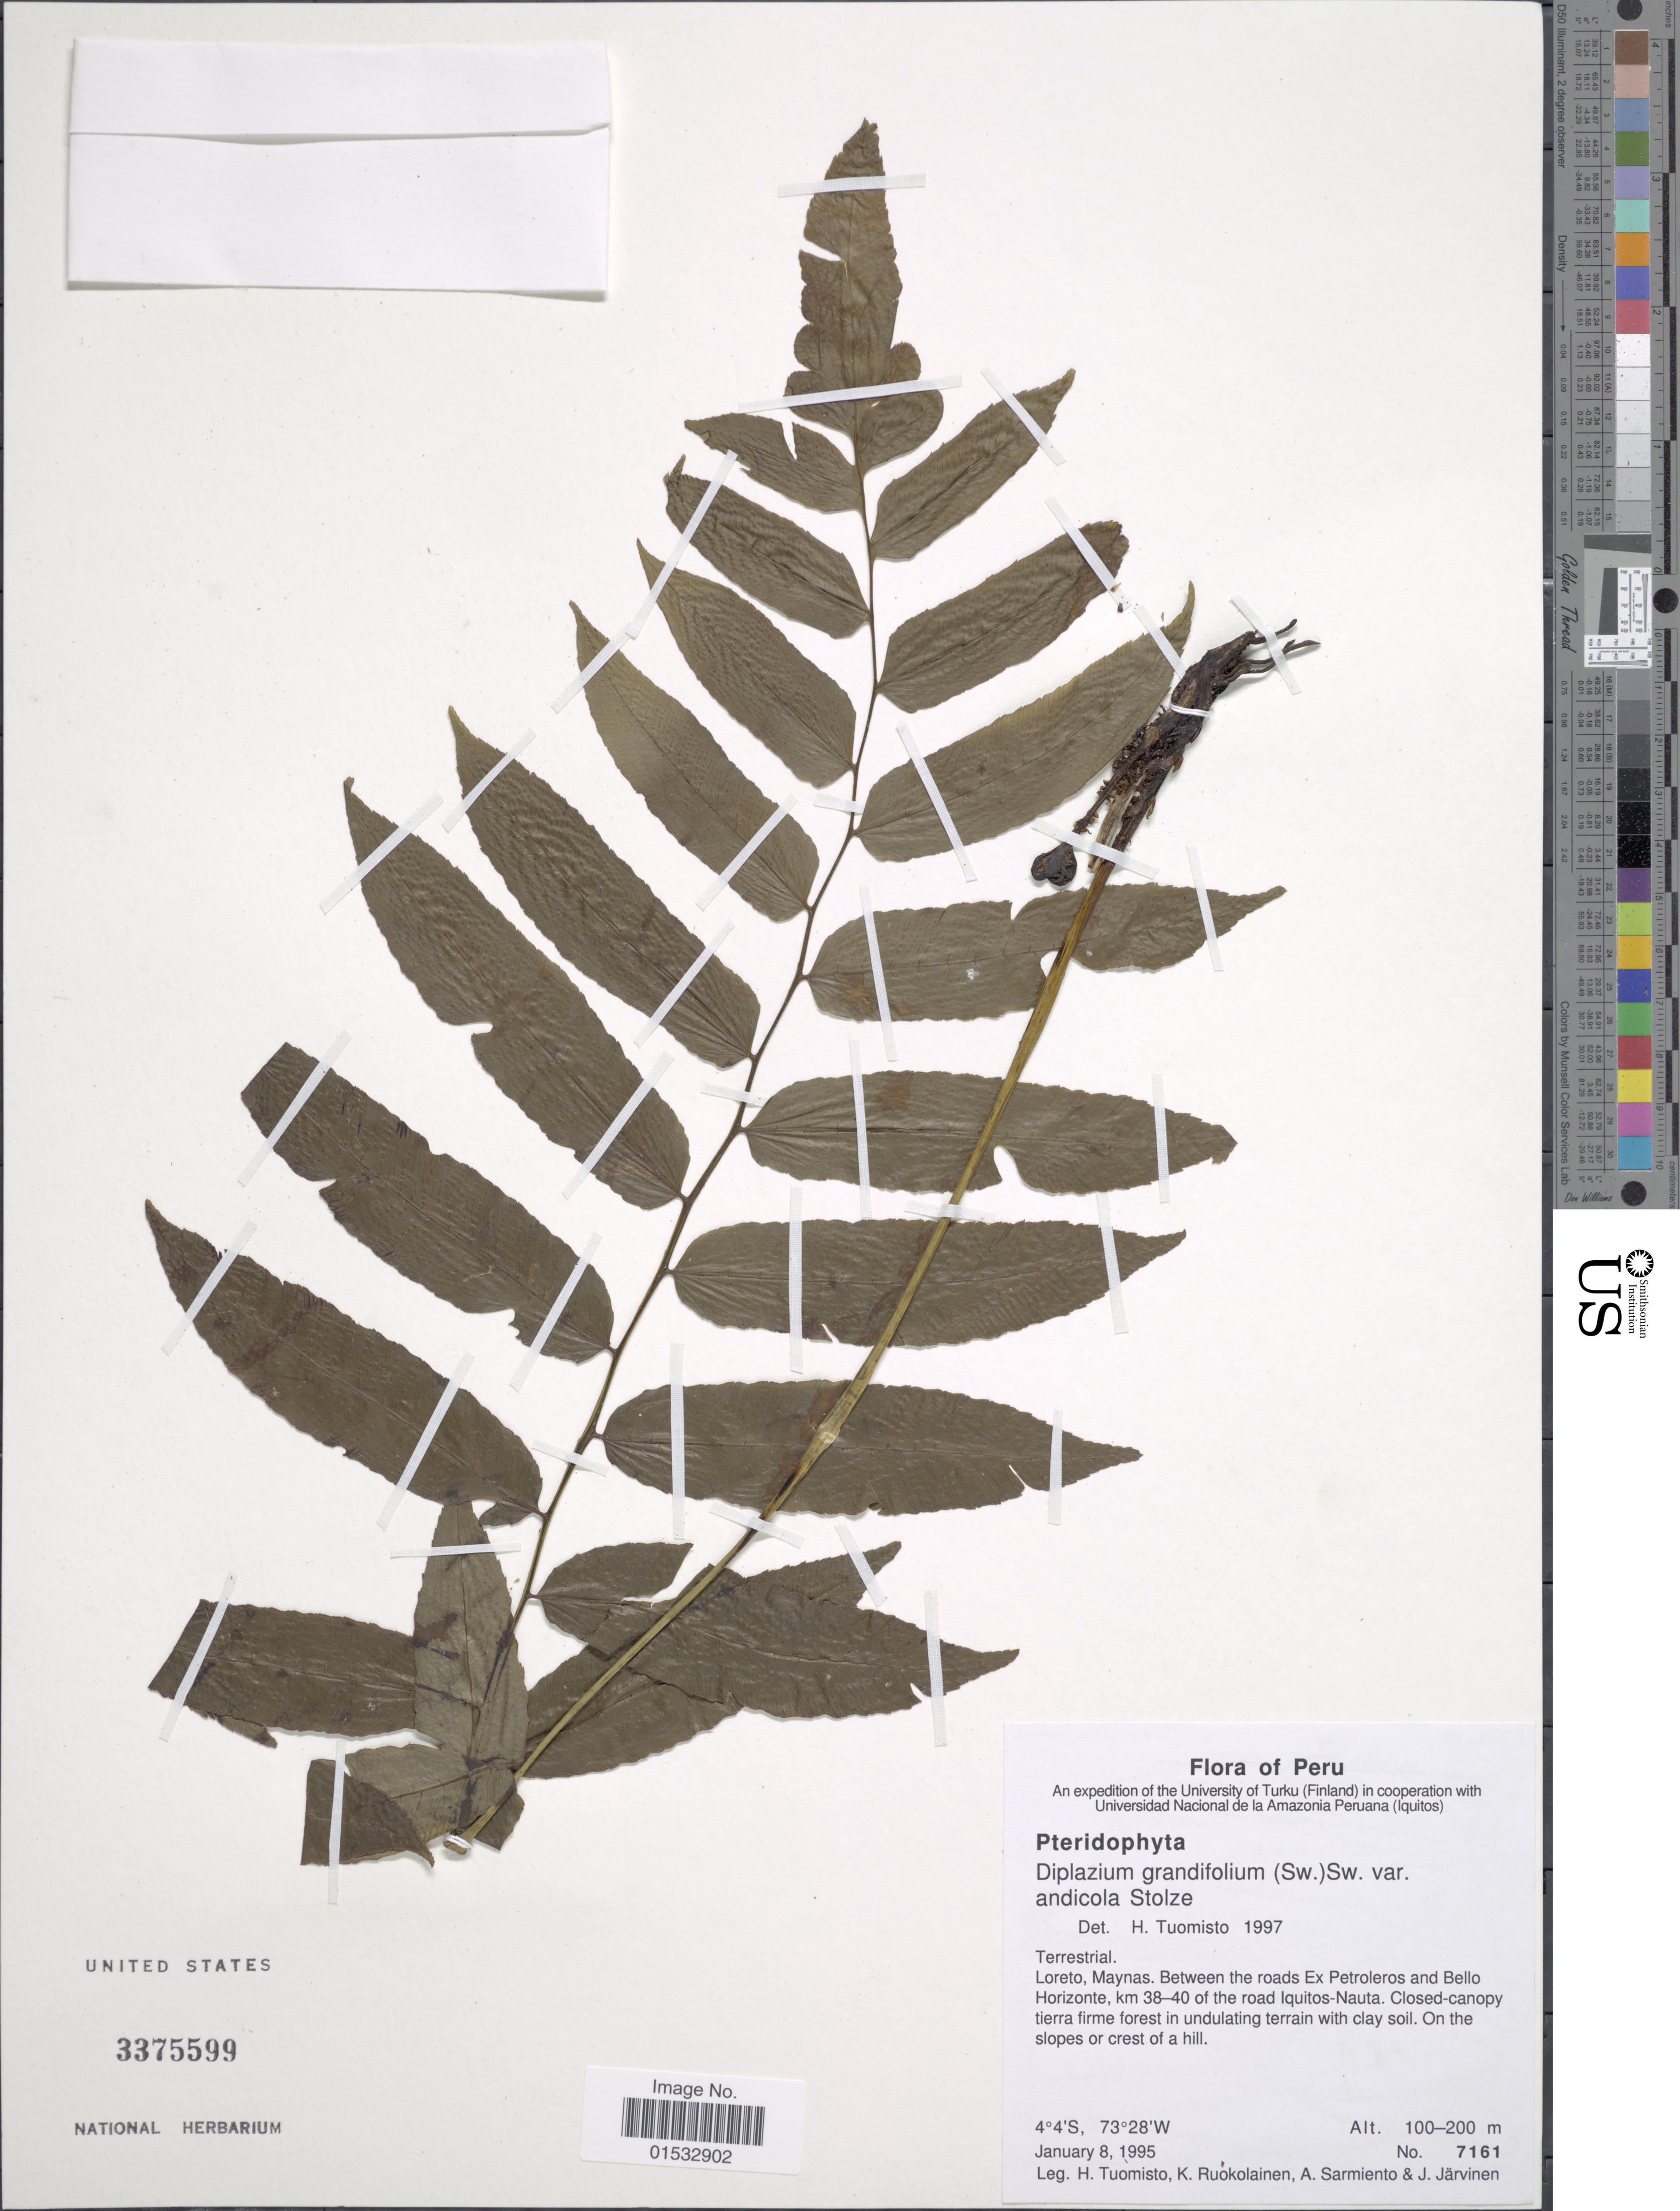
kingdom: Plantae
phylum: Tracheophyta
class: Polypodiopsida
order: Polypodiales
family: Athyriaceae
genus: Diplazium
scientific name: Diplazium grandifolium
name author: Sw.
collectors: H. Tuomisto, K. Ruokolainen, A. Sarmiento & J. Järvinen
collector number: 7161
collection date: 1995-01-08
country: Peru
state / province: Loreto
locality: Maynas, between the roads Ex Petroleros and Bello Horizonte, km 38-40 of the roads Iquitos- Nauta. On the slopes or crest of a hill.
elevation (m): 100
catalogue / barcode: US 3375599